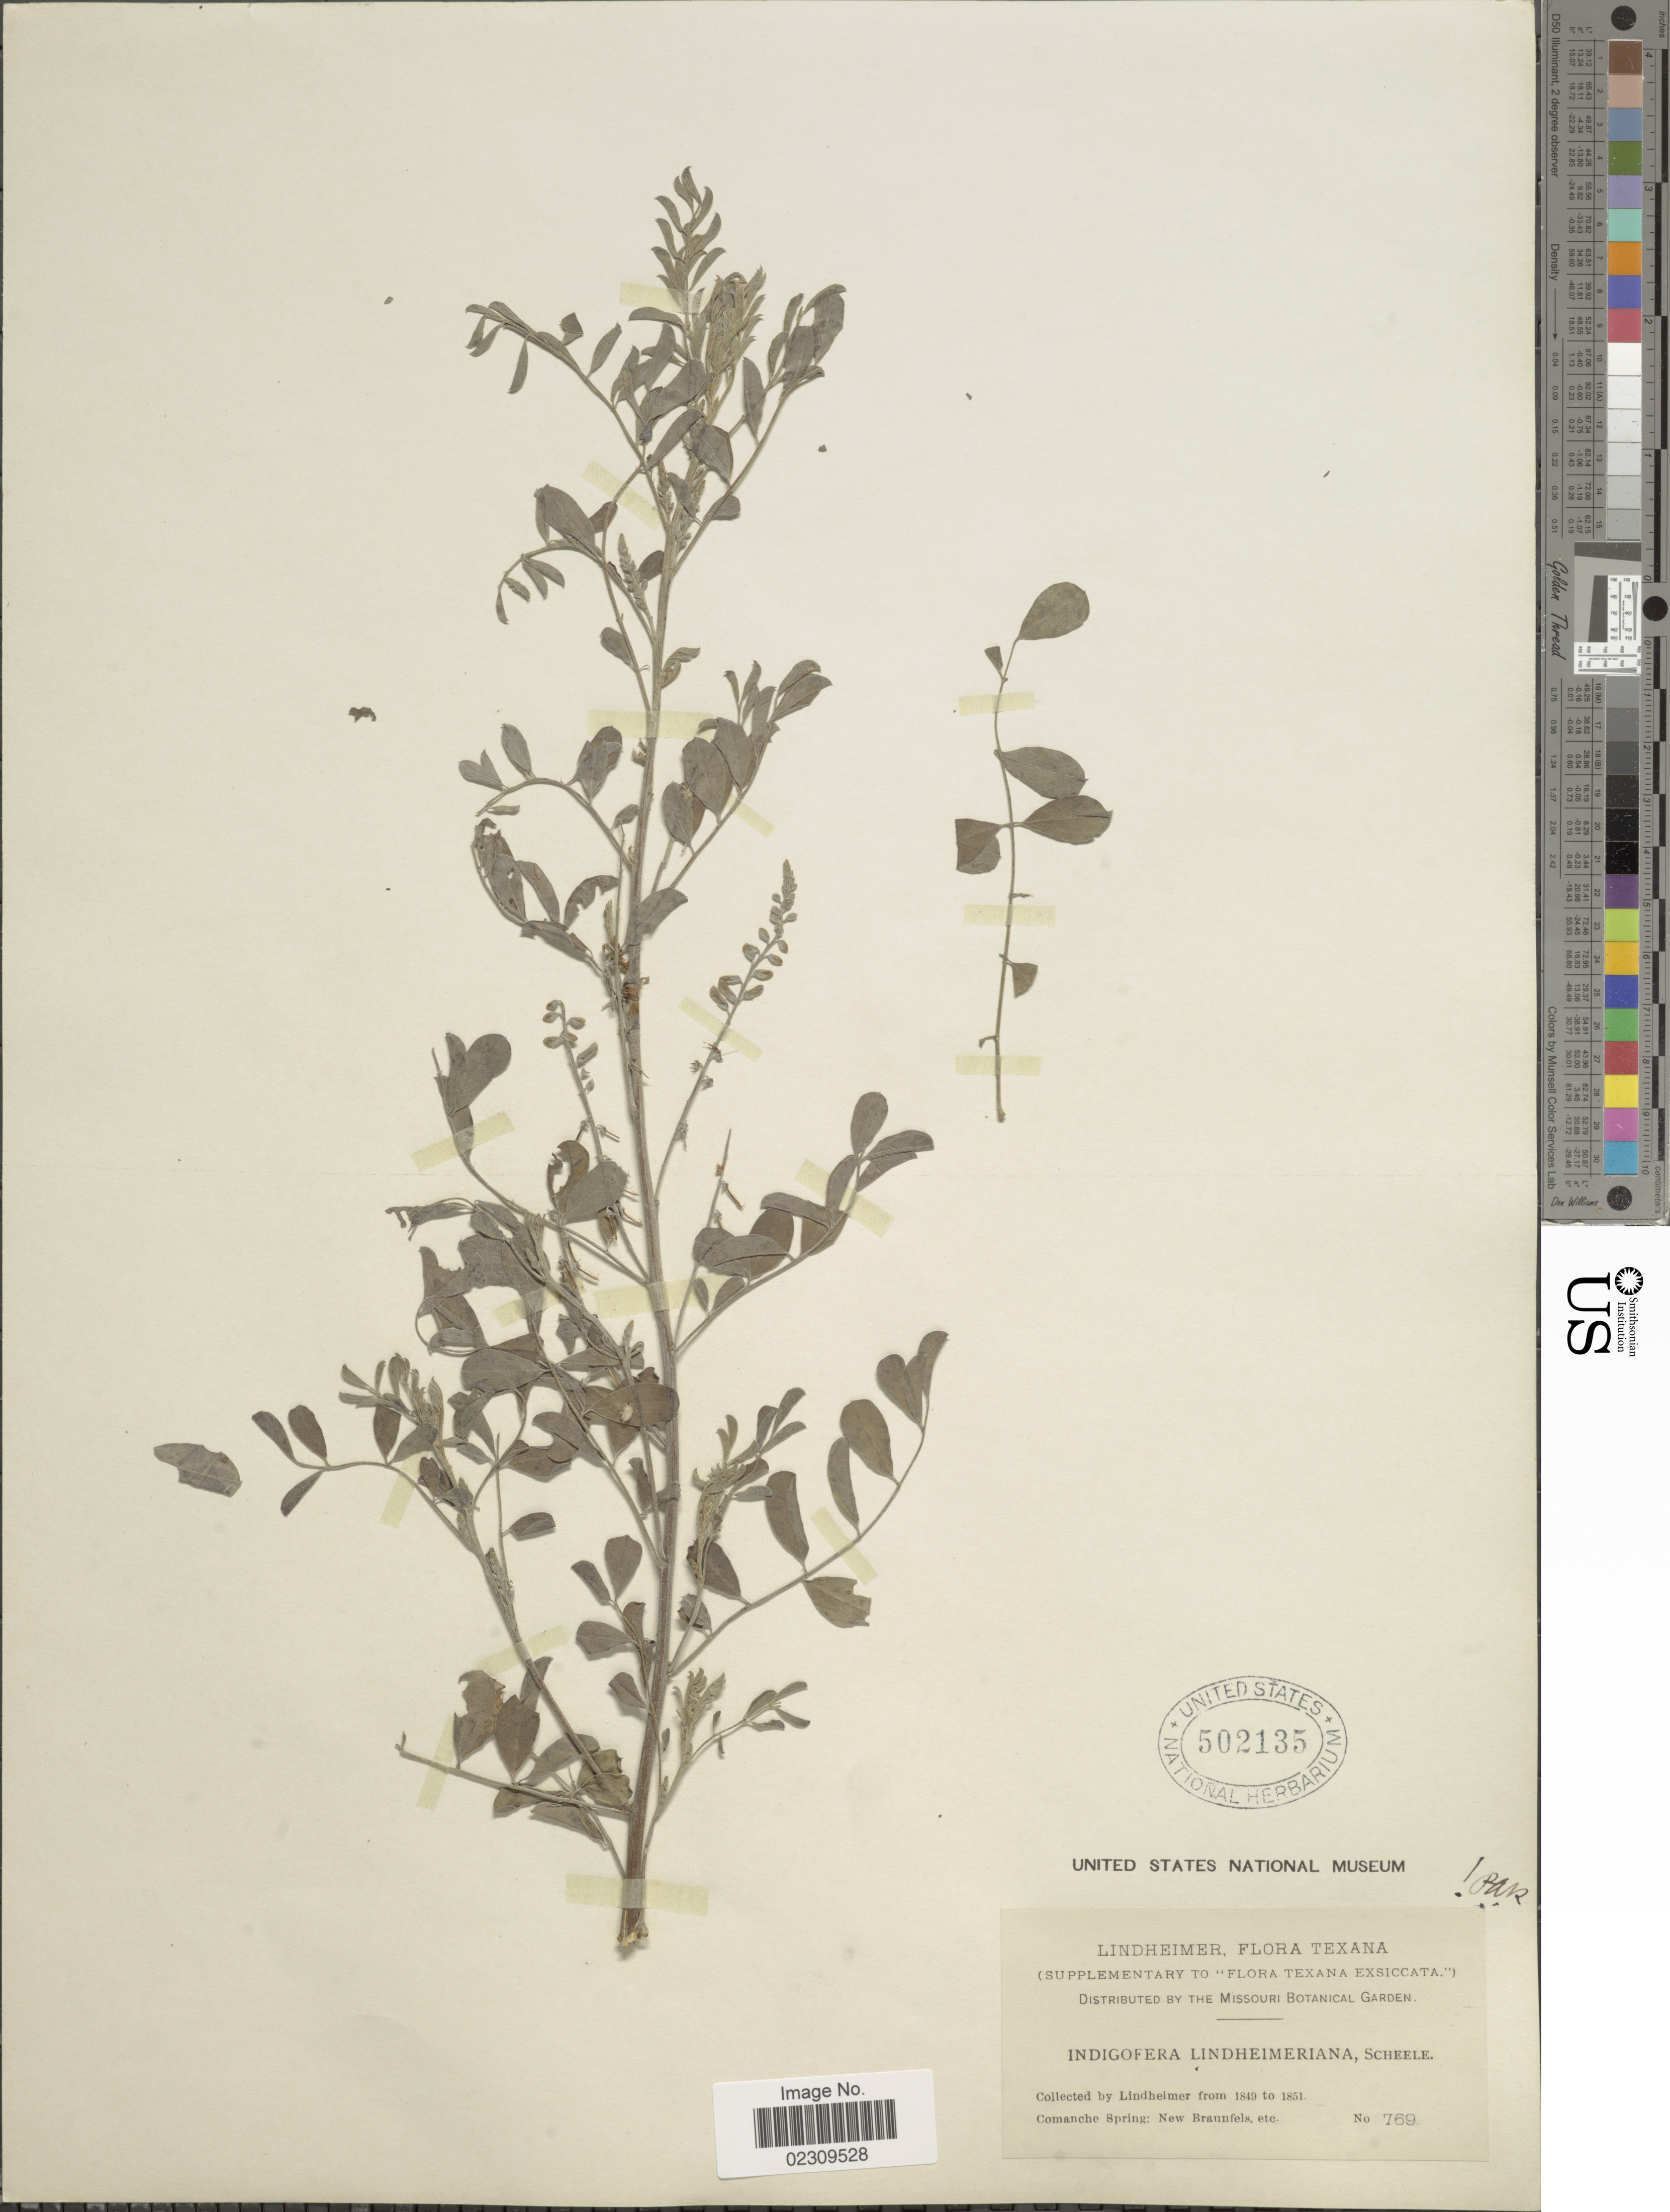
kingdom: Plantae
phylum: Tracheophyta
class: Magnoliopsida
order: Fabales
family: Fabaceae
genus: Indigofera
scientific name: Indigofera lindheimeriana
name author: Scheele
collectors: -. Lindheimer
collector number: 769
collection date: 1849/1851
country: United States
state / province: Texas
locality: Texana. Comanche Spring: New Braunfels, etc.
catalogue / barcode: US 502135